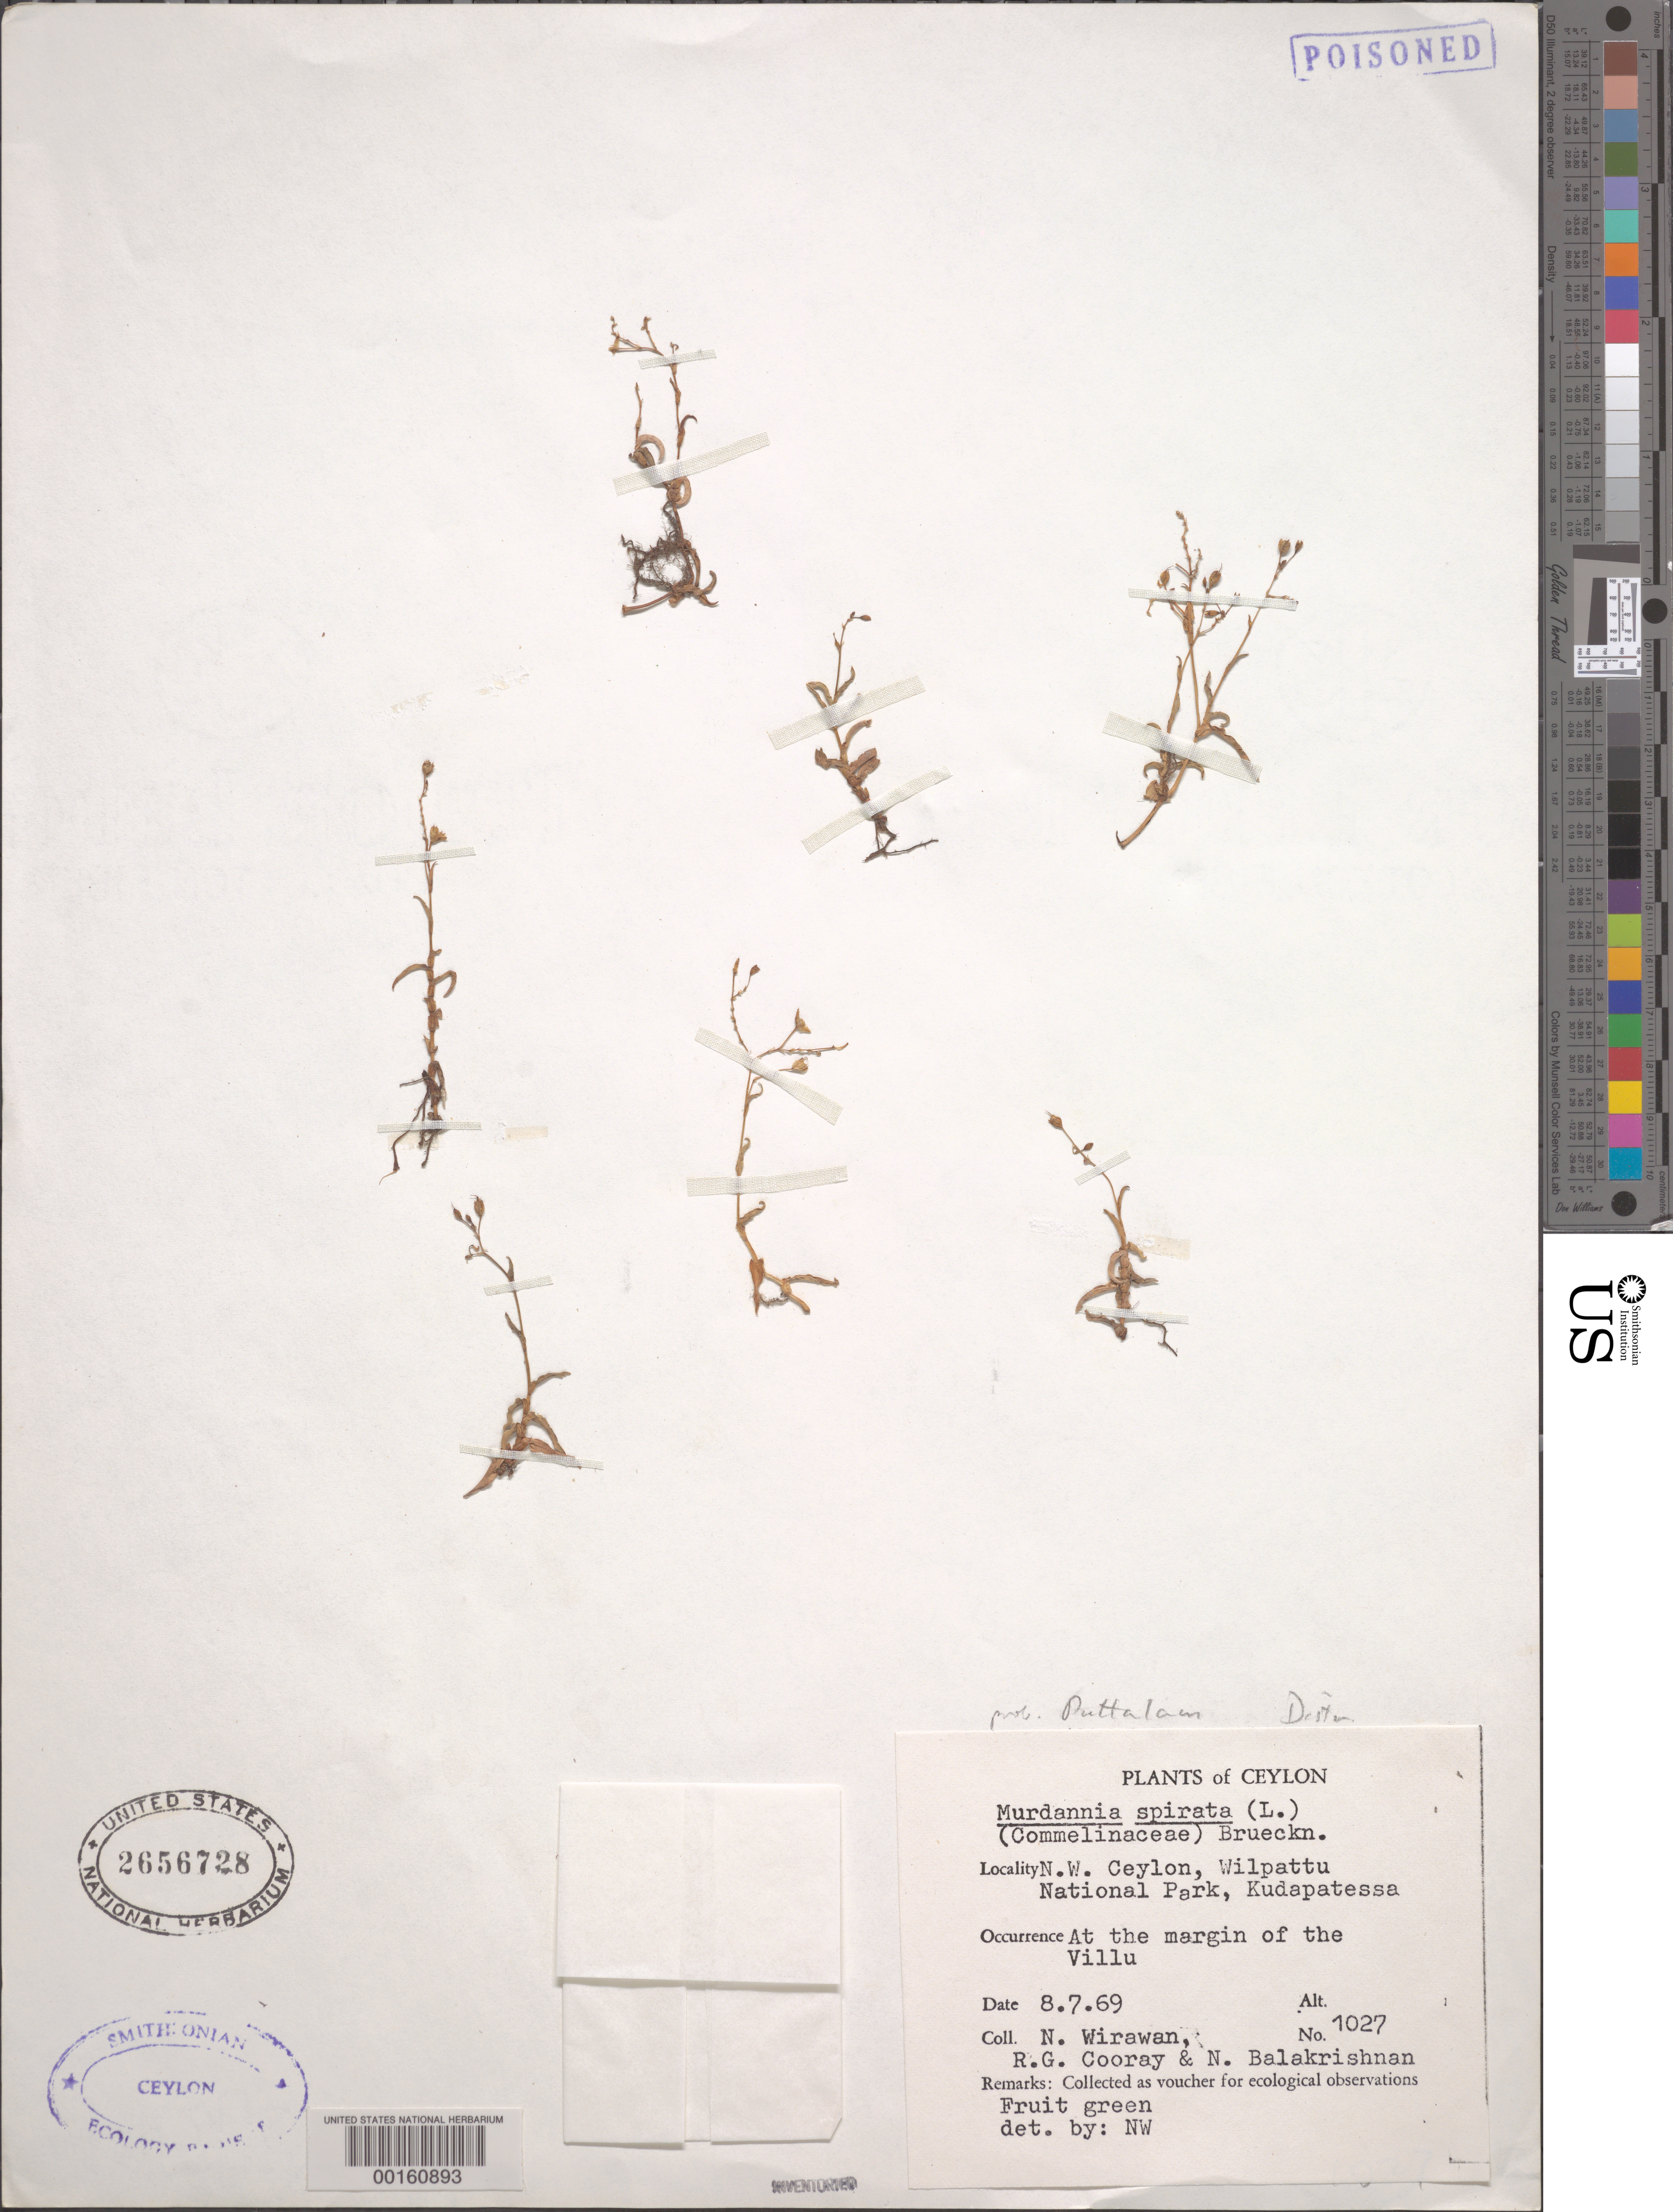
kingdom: Plantae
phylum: Tracheophyta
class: Liliopsida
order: Commelinales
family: Commelinaceae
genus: Murdannia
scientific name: Murdannia spirata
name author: (L.) G. Brückn.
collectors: N. Wirawan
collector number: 1027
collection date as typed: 08 Jul 1969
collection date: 1969-07-08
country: Sri Lanka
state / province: North Western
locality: Wilpattu national park, kudapatessa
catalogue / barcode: US 2656728